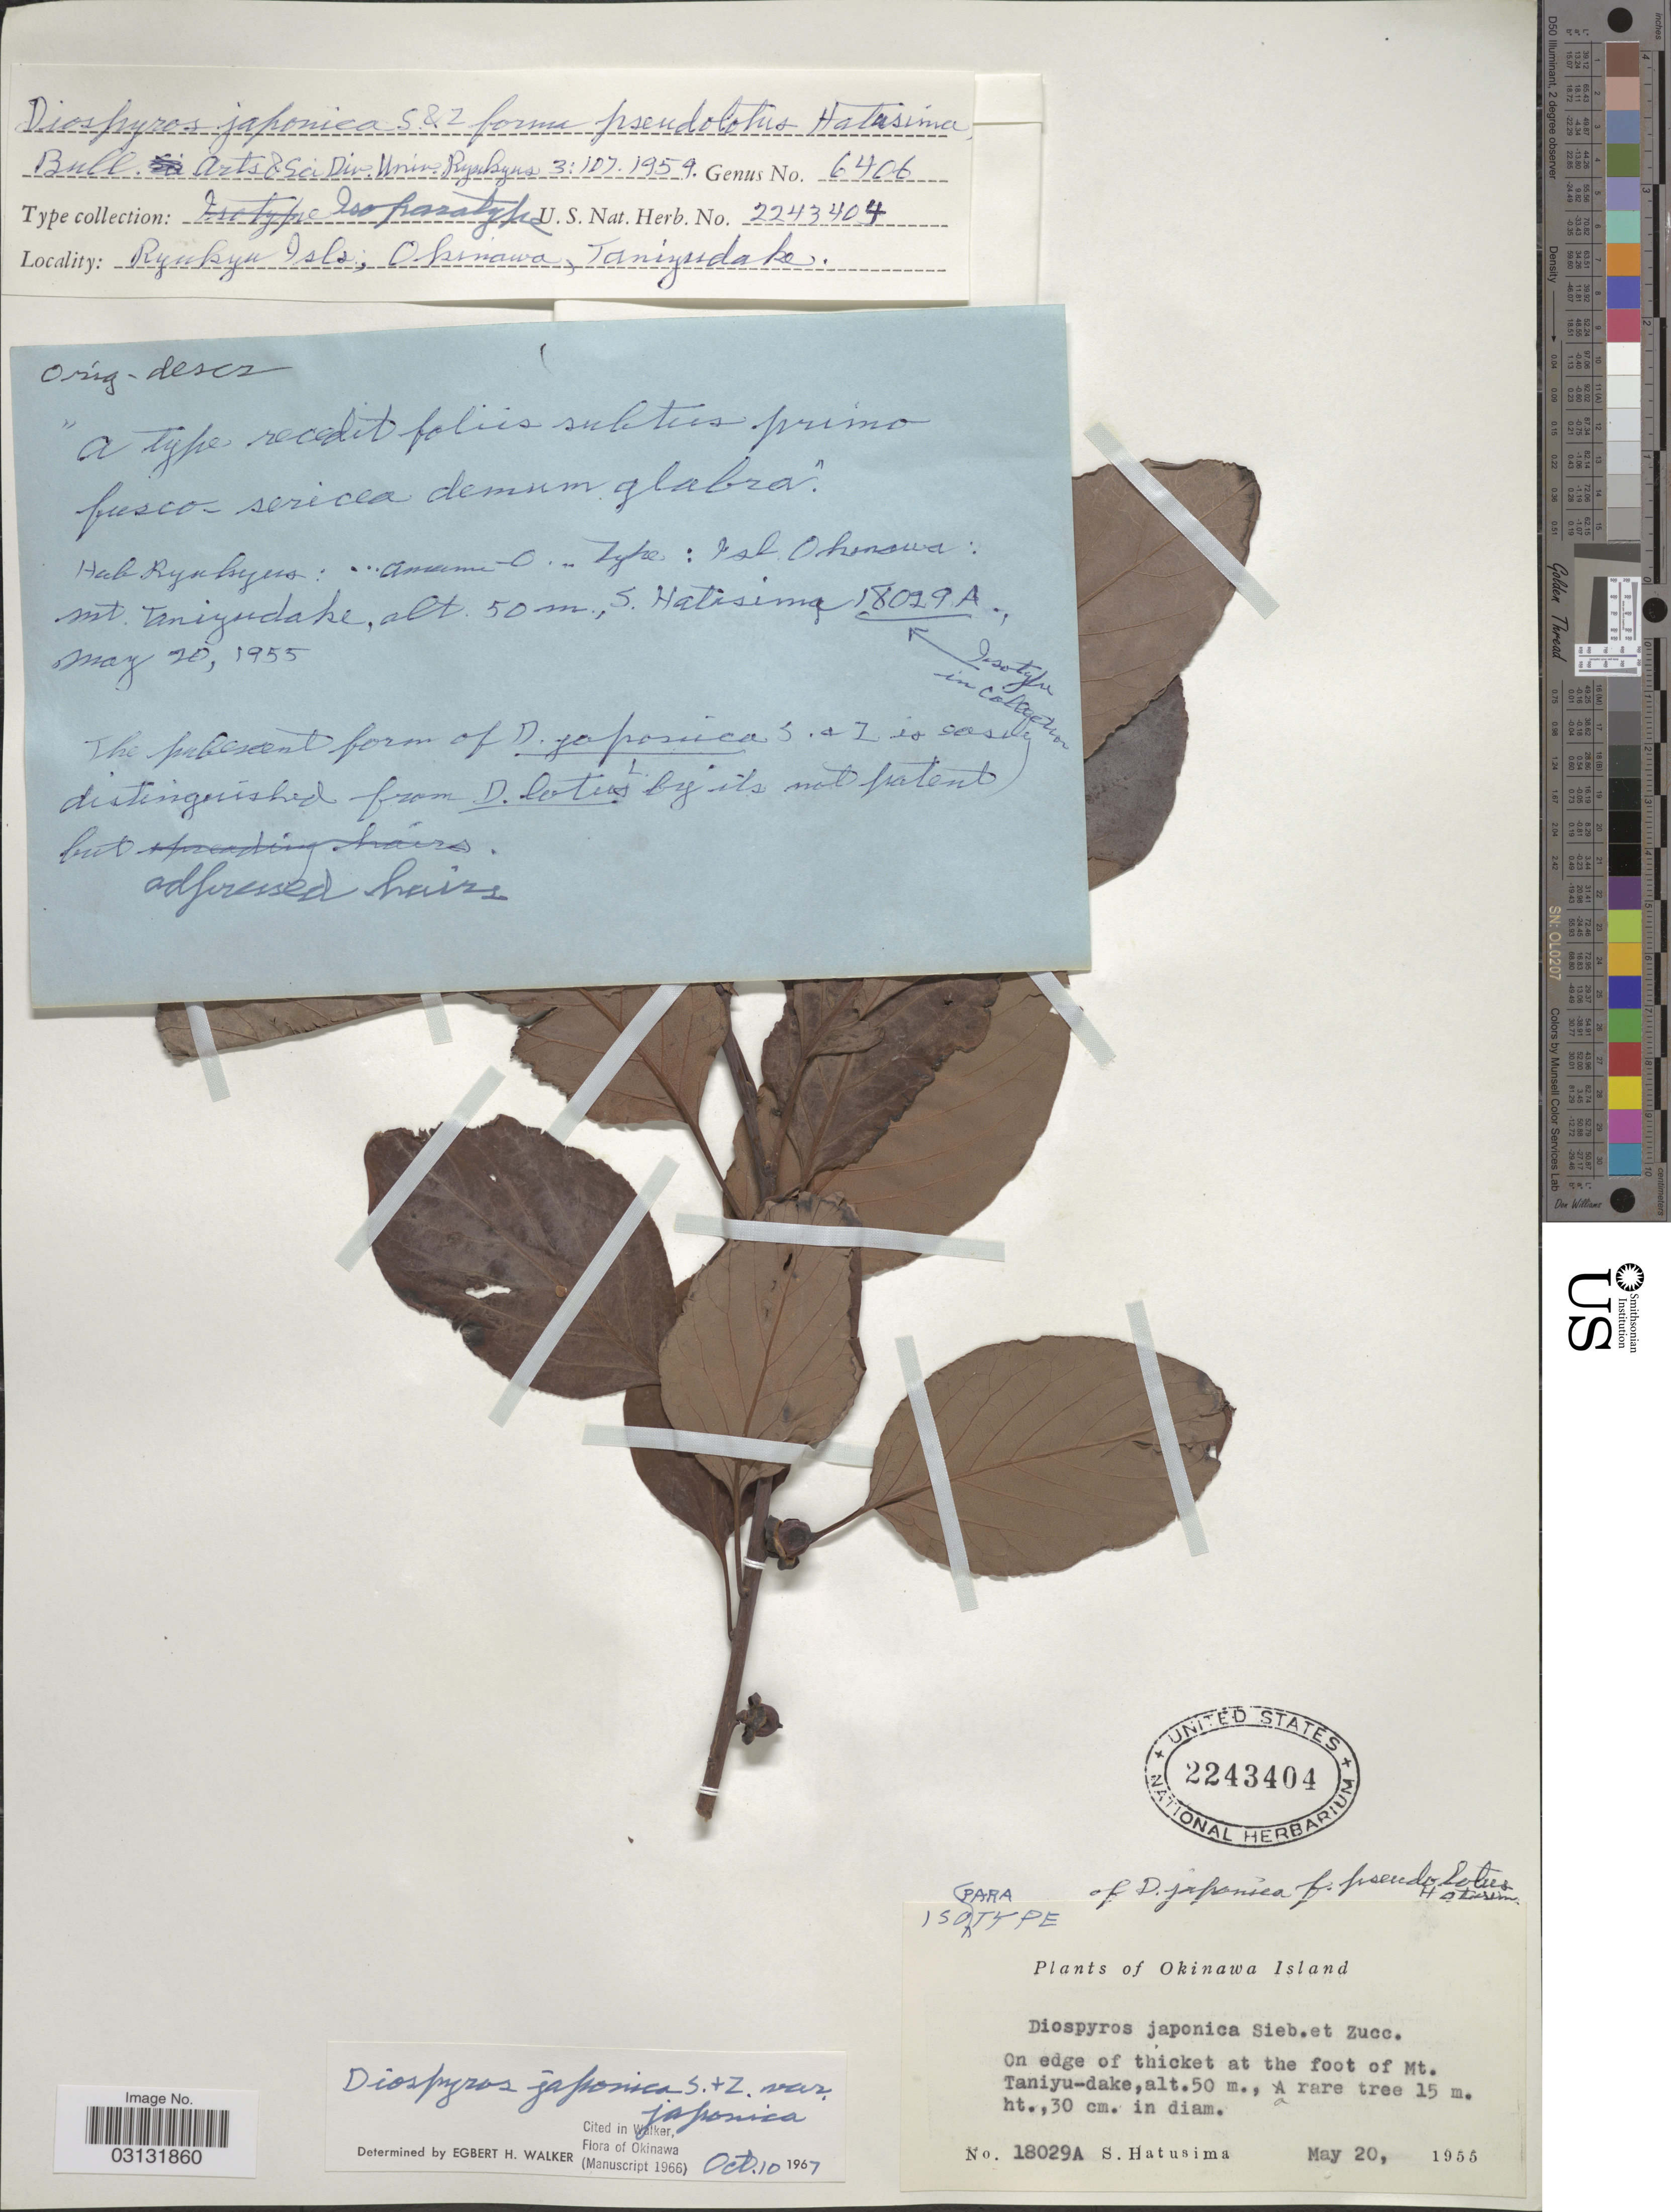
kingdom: Plantae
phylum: Tracheophyta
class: Magnoliopsida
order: Ericales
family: Ebenaceae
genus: Diospyros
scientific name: Diospyros japonica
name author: Siebold & Zucc.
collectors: S. Hatusima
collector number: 18029A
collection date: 1955-05-20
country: Japan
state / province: Okinawa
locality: Okinawa Island. On edge of thicket at the foot of Mt. Taniyu-dake.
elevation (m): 50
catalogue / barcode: US 2243404